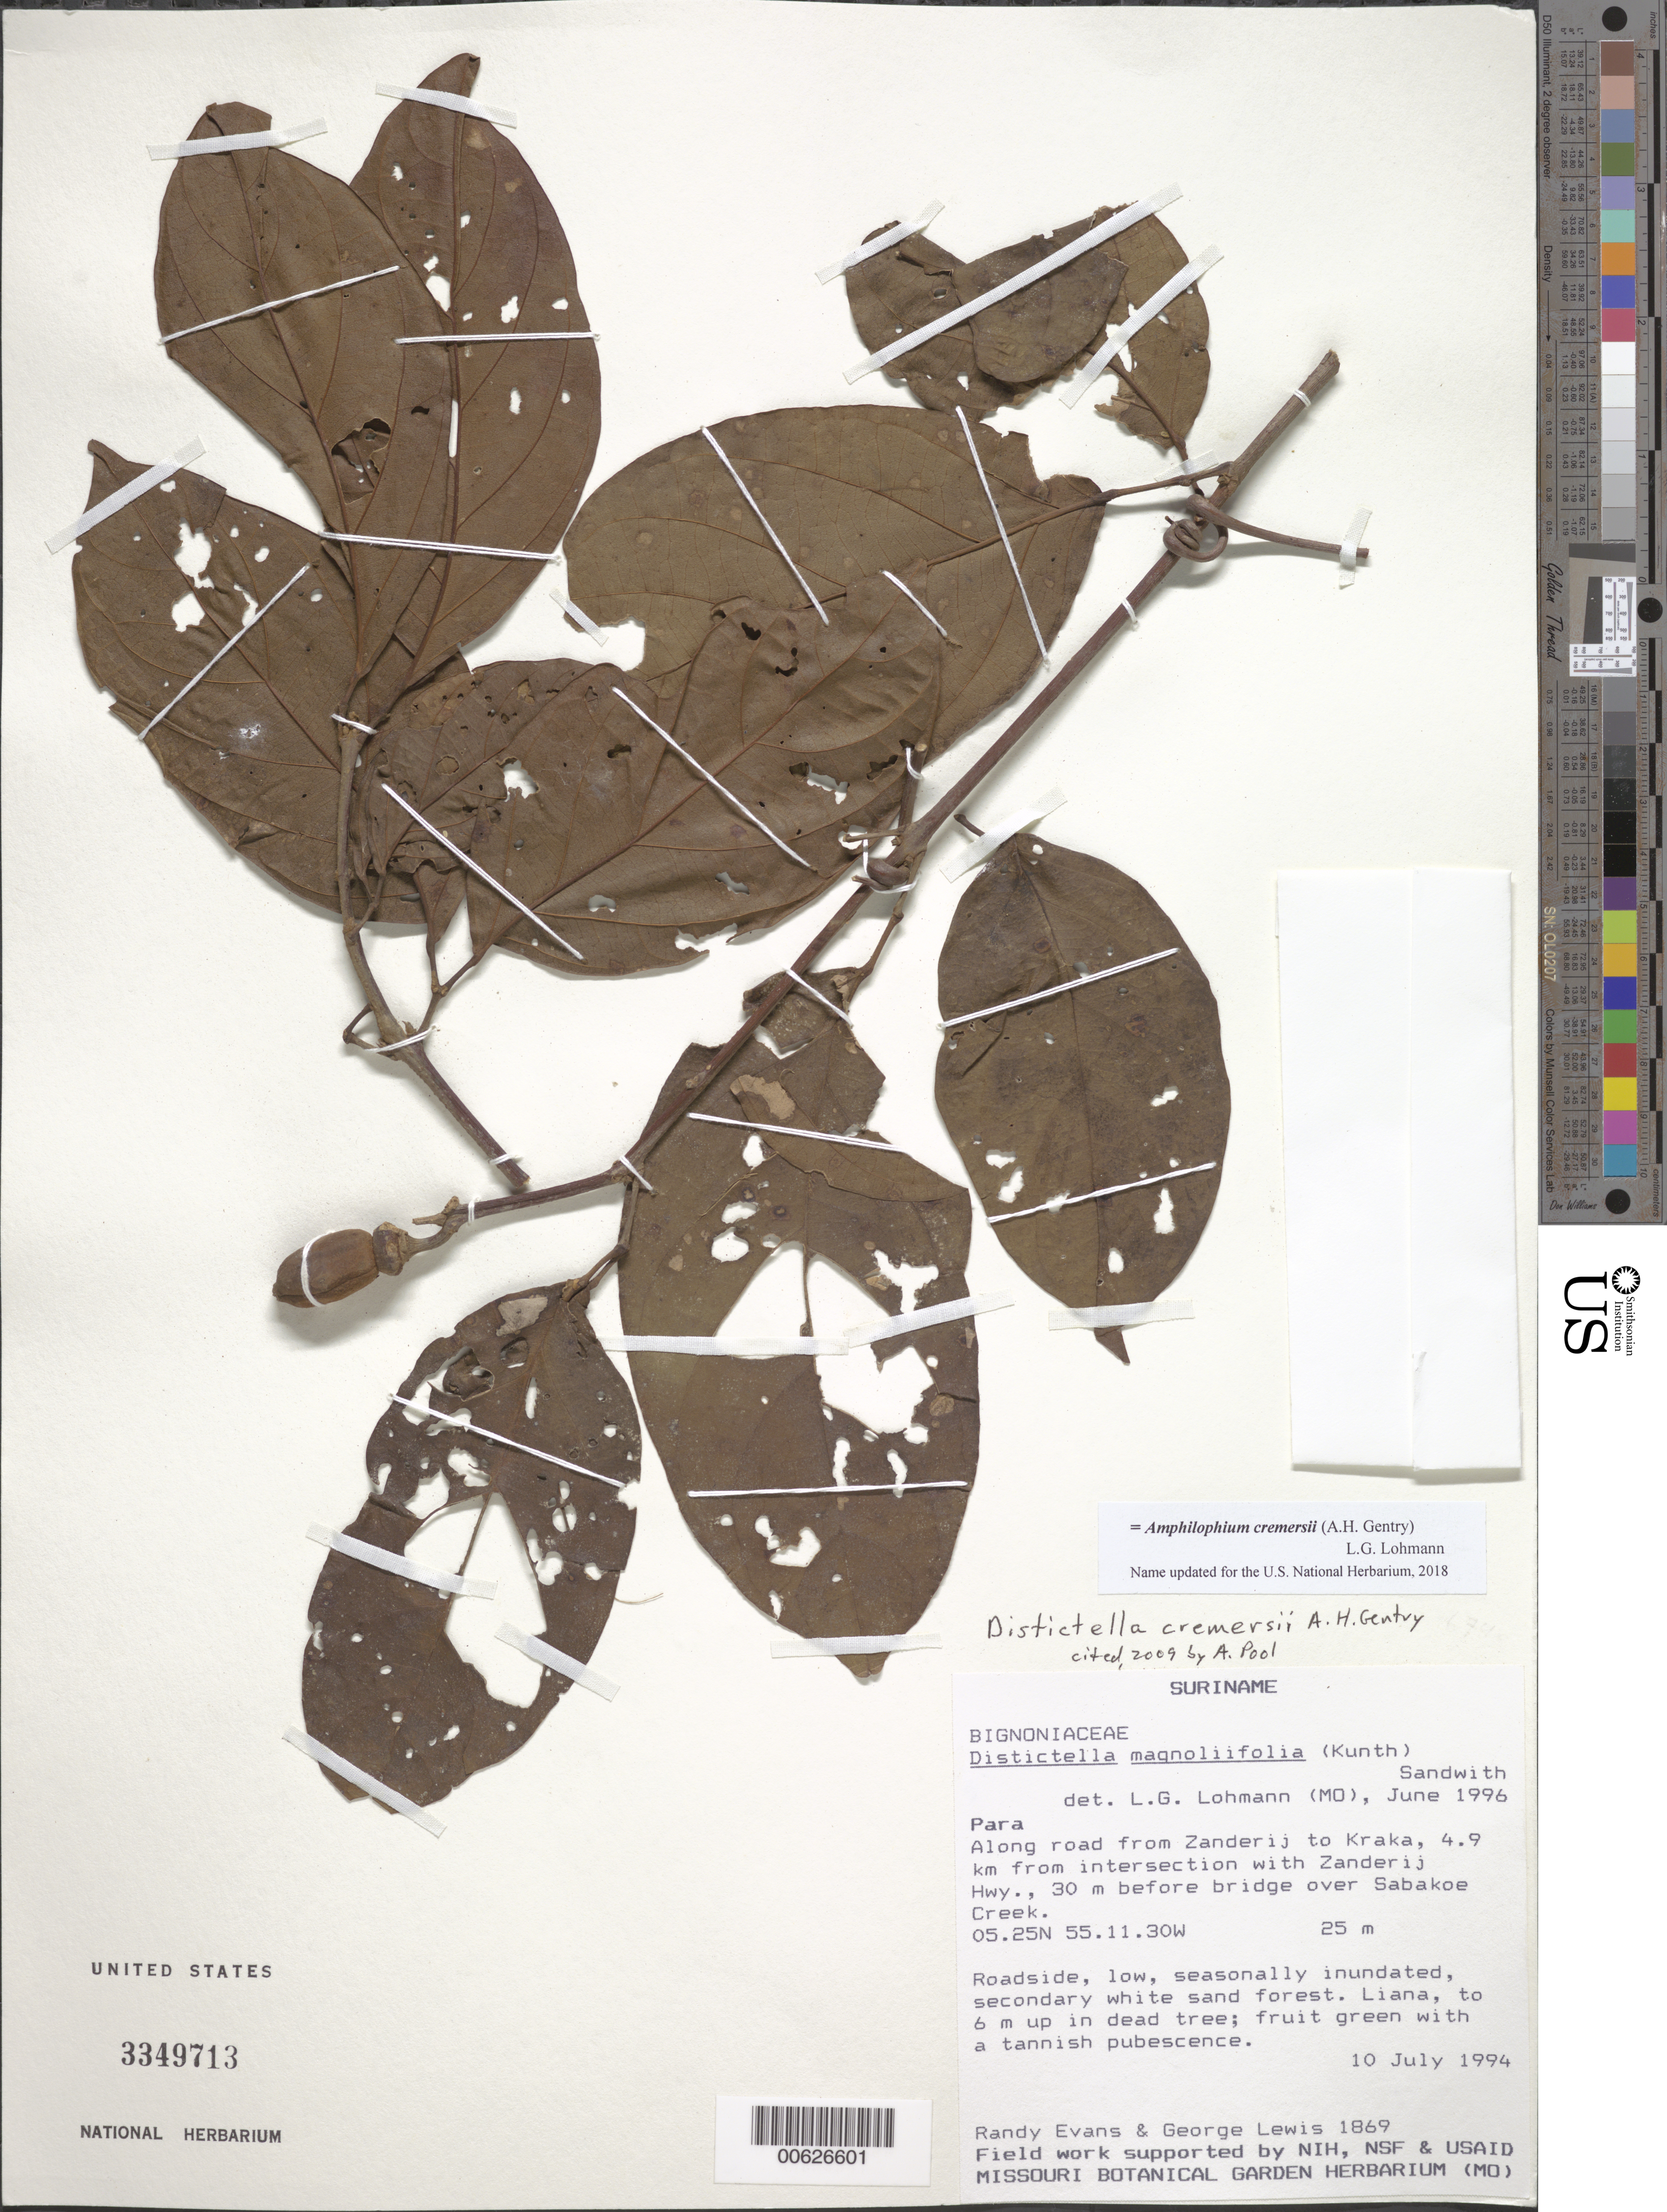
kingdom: Plantae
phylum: Tracheophyta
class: Magnoliopsida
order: Lamiales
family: Bignoniaceae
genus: Amphilophium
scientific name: Amphilophium cremersii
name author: (A.H. Gentry) L.G. Lohmann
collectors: R. Evans & G. Lewis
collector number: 1869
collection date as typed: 10-Jul-94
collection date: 1994-07-10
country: Suriname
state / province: Para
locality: Zanderij, road to Kraka, 4.9 km from intersection with Zanderij Hwy; 50 m. before bridge over Sabakos Creek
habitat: Roadside, low, seasonally inundated, secondary white sand forest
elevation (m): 25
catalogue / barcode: US 3349713